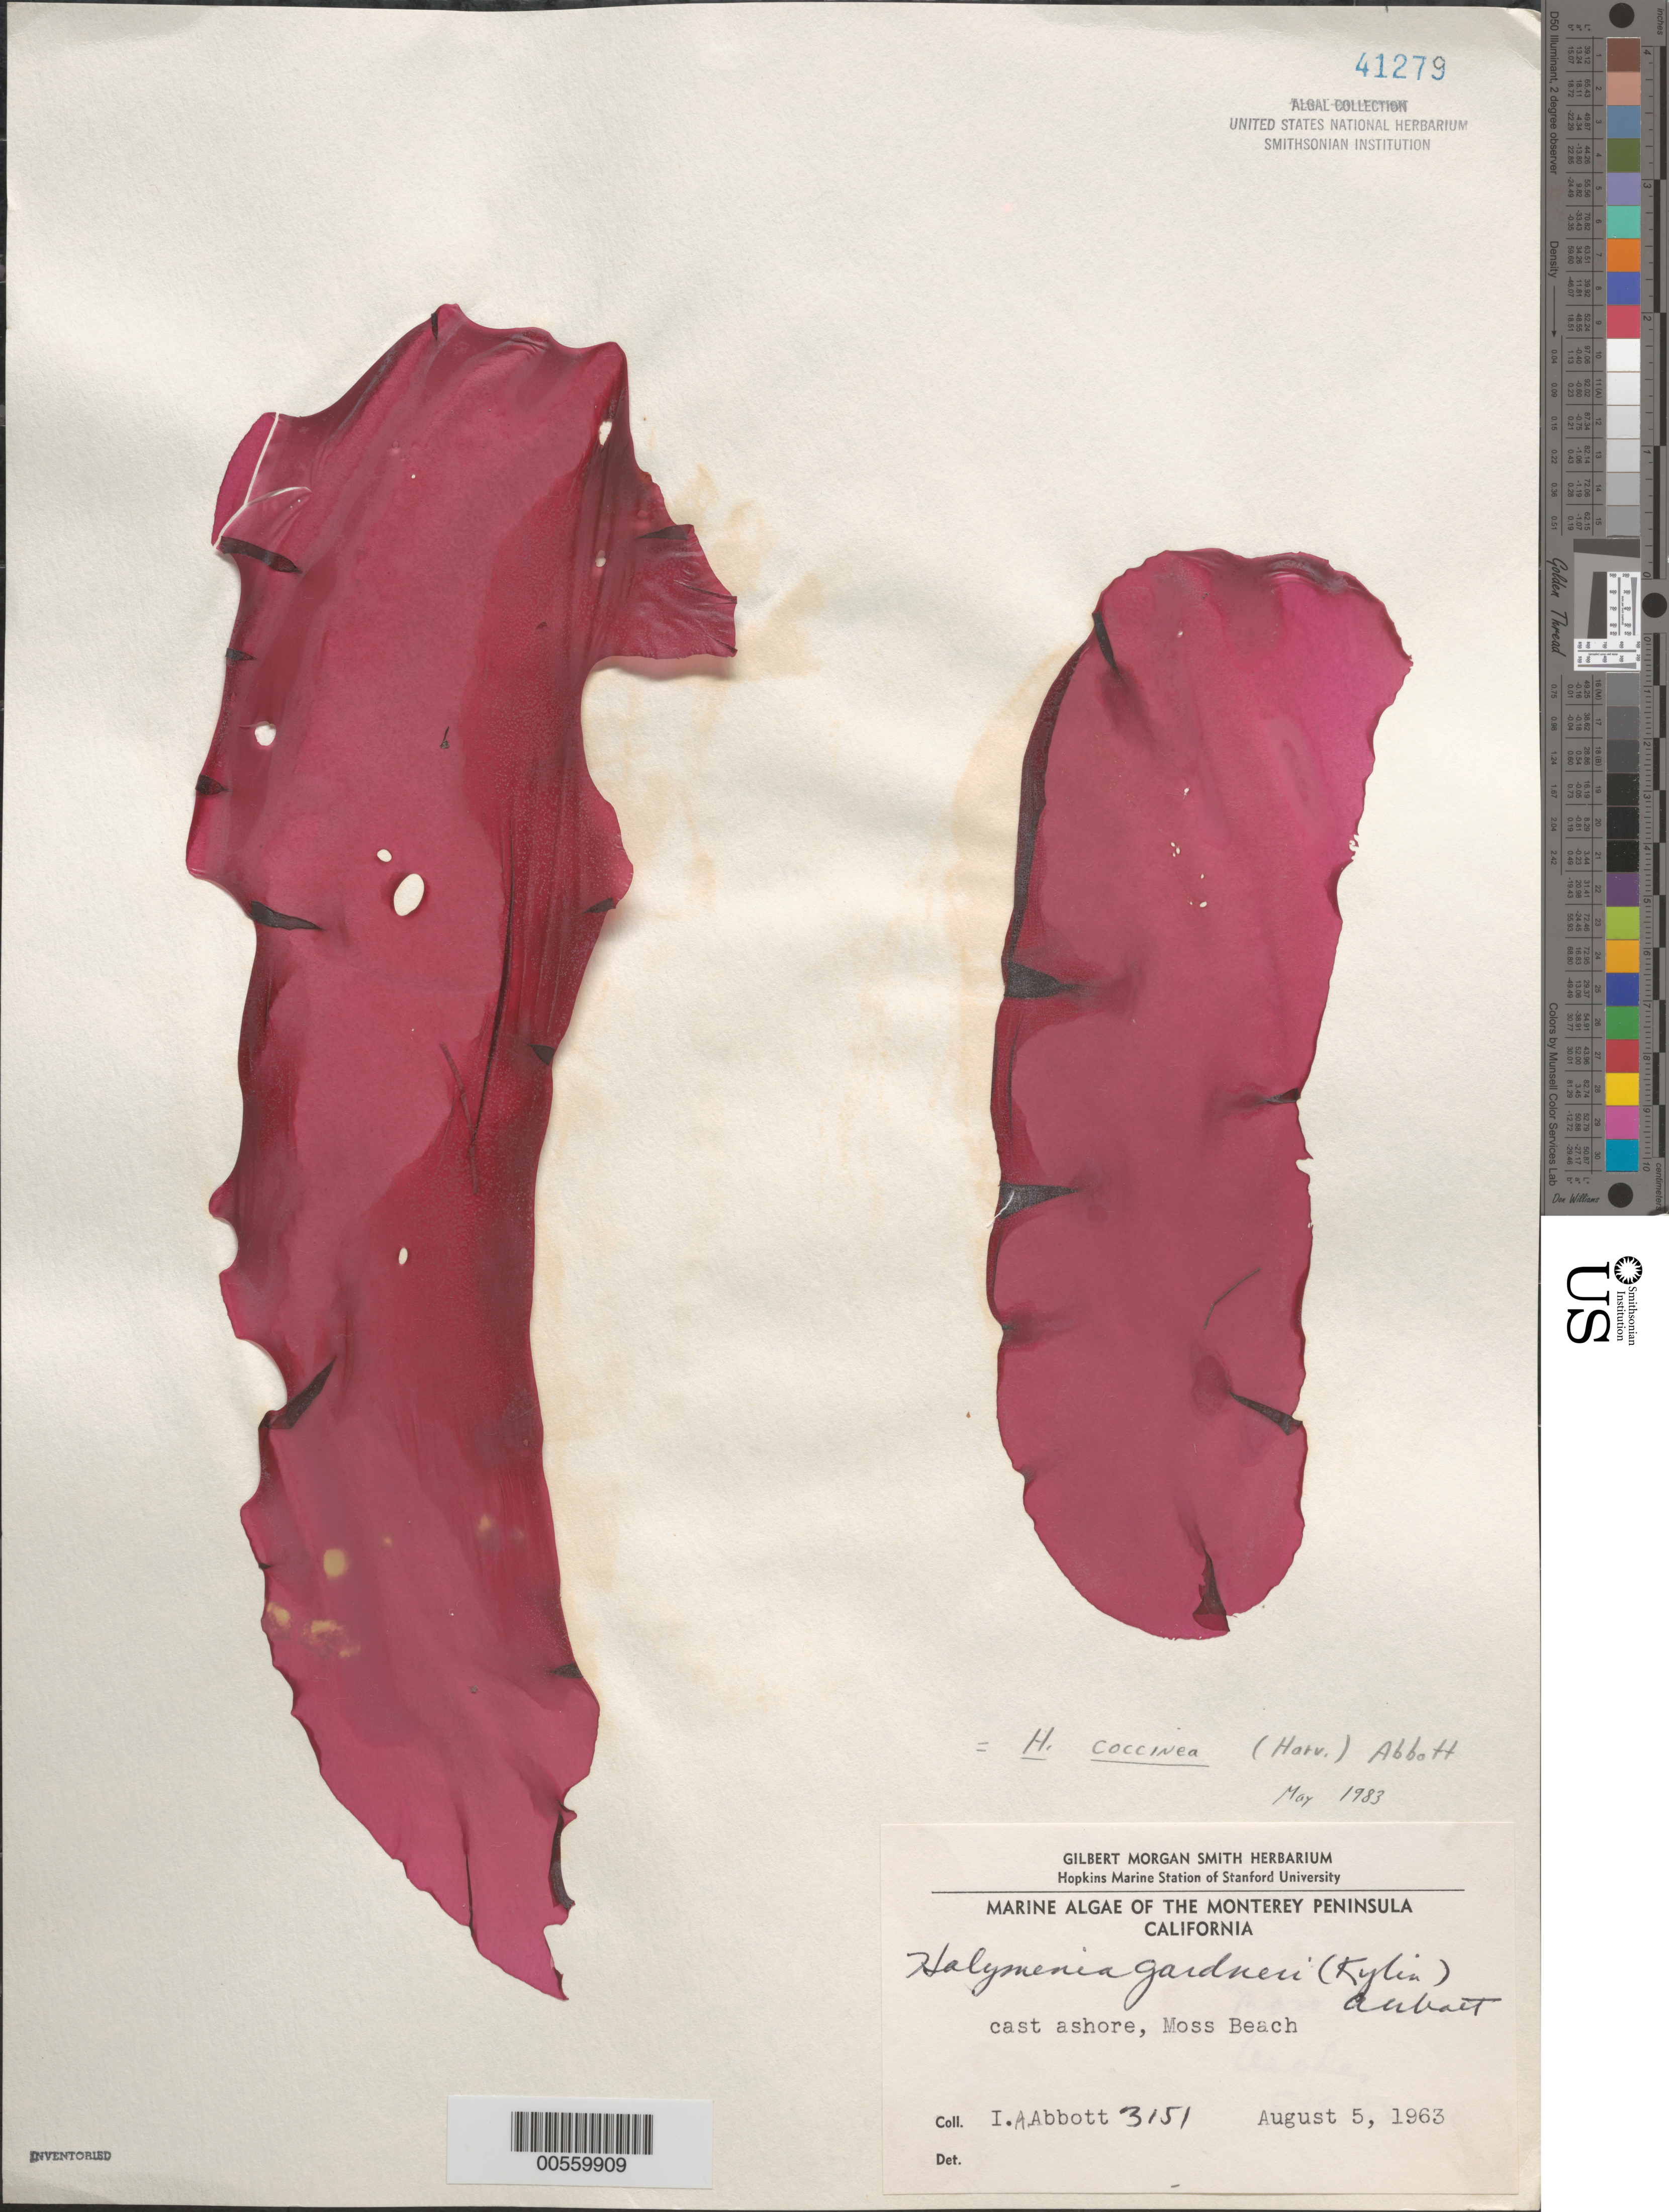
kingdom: Plantae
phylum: Rhodophyta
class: Florideophyceae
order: Gigartinales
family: Dumontiaceae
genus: Weeksia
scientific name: Weeksia coccinea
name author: (Harv.) S.C. Lindstrom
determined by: Algae name updating Project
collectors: I. A. Abbott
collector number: IAA 3151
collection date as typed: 05 Aug 1963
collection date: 1963-08-05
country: United States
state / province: California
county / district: Monterey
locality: Moss Beach, Monterey Peninsula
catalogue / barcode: US 41279